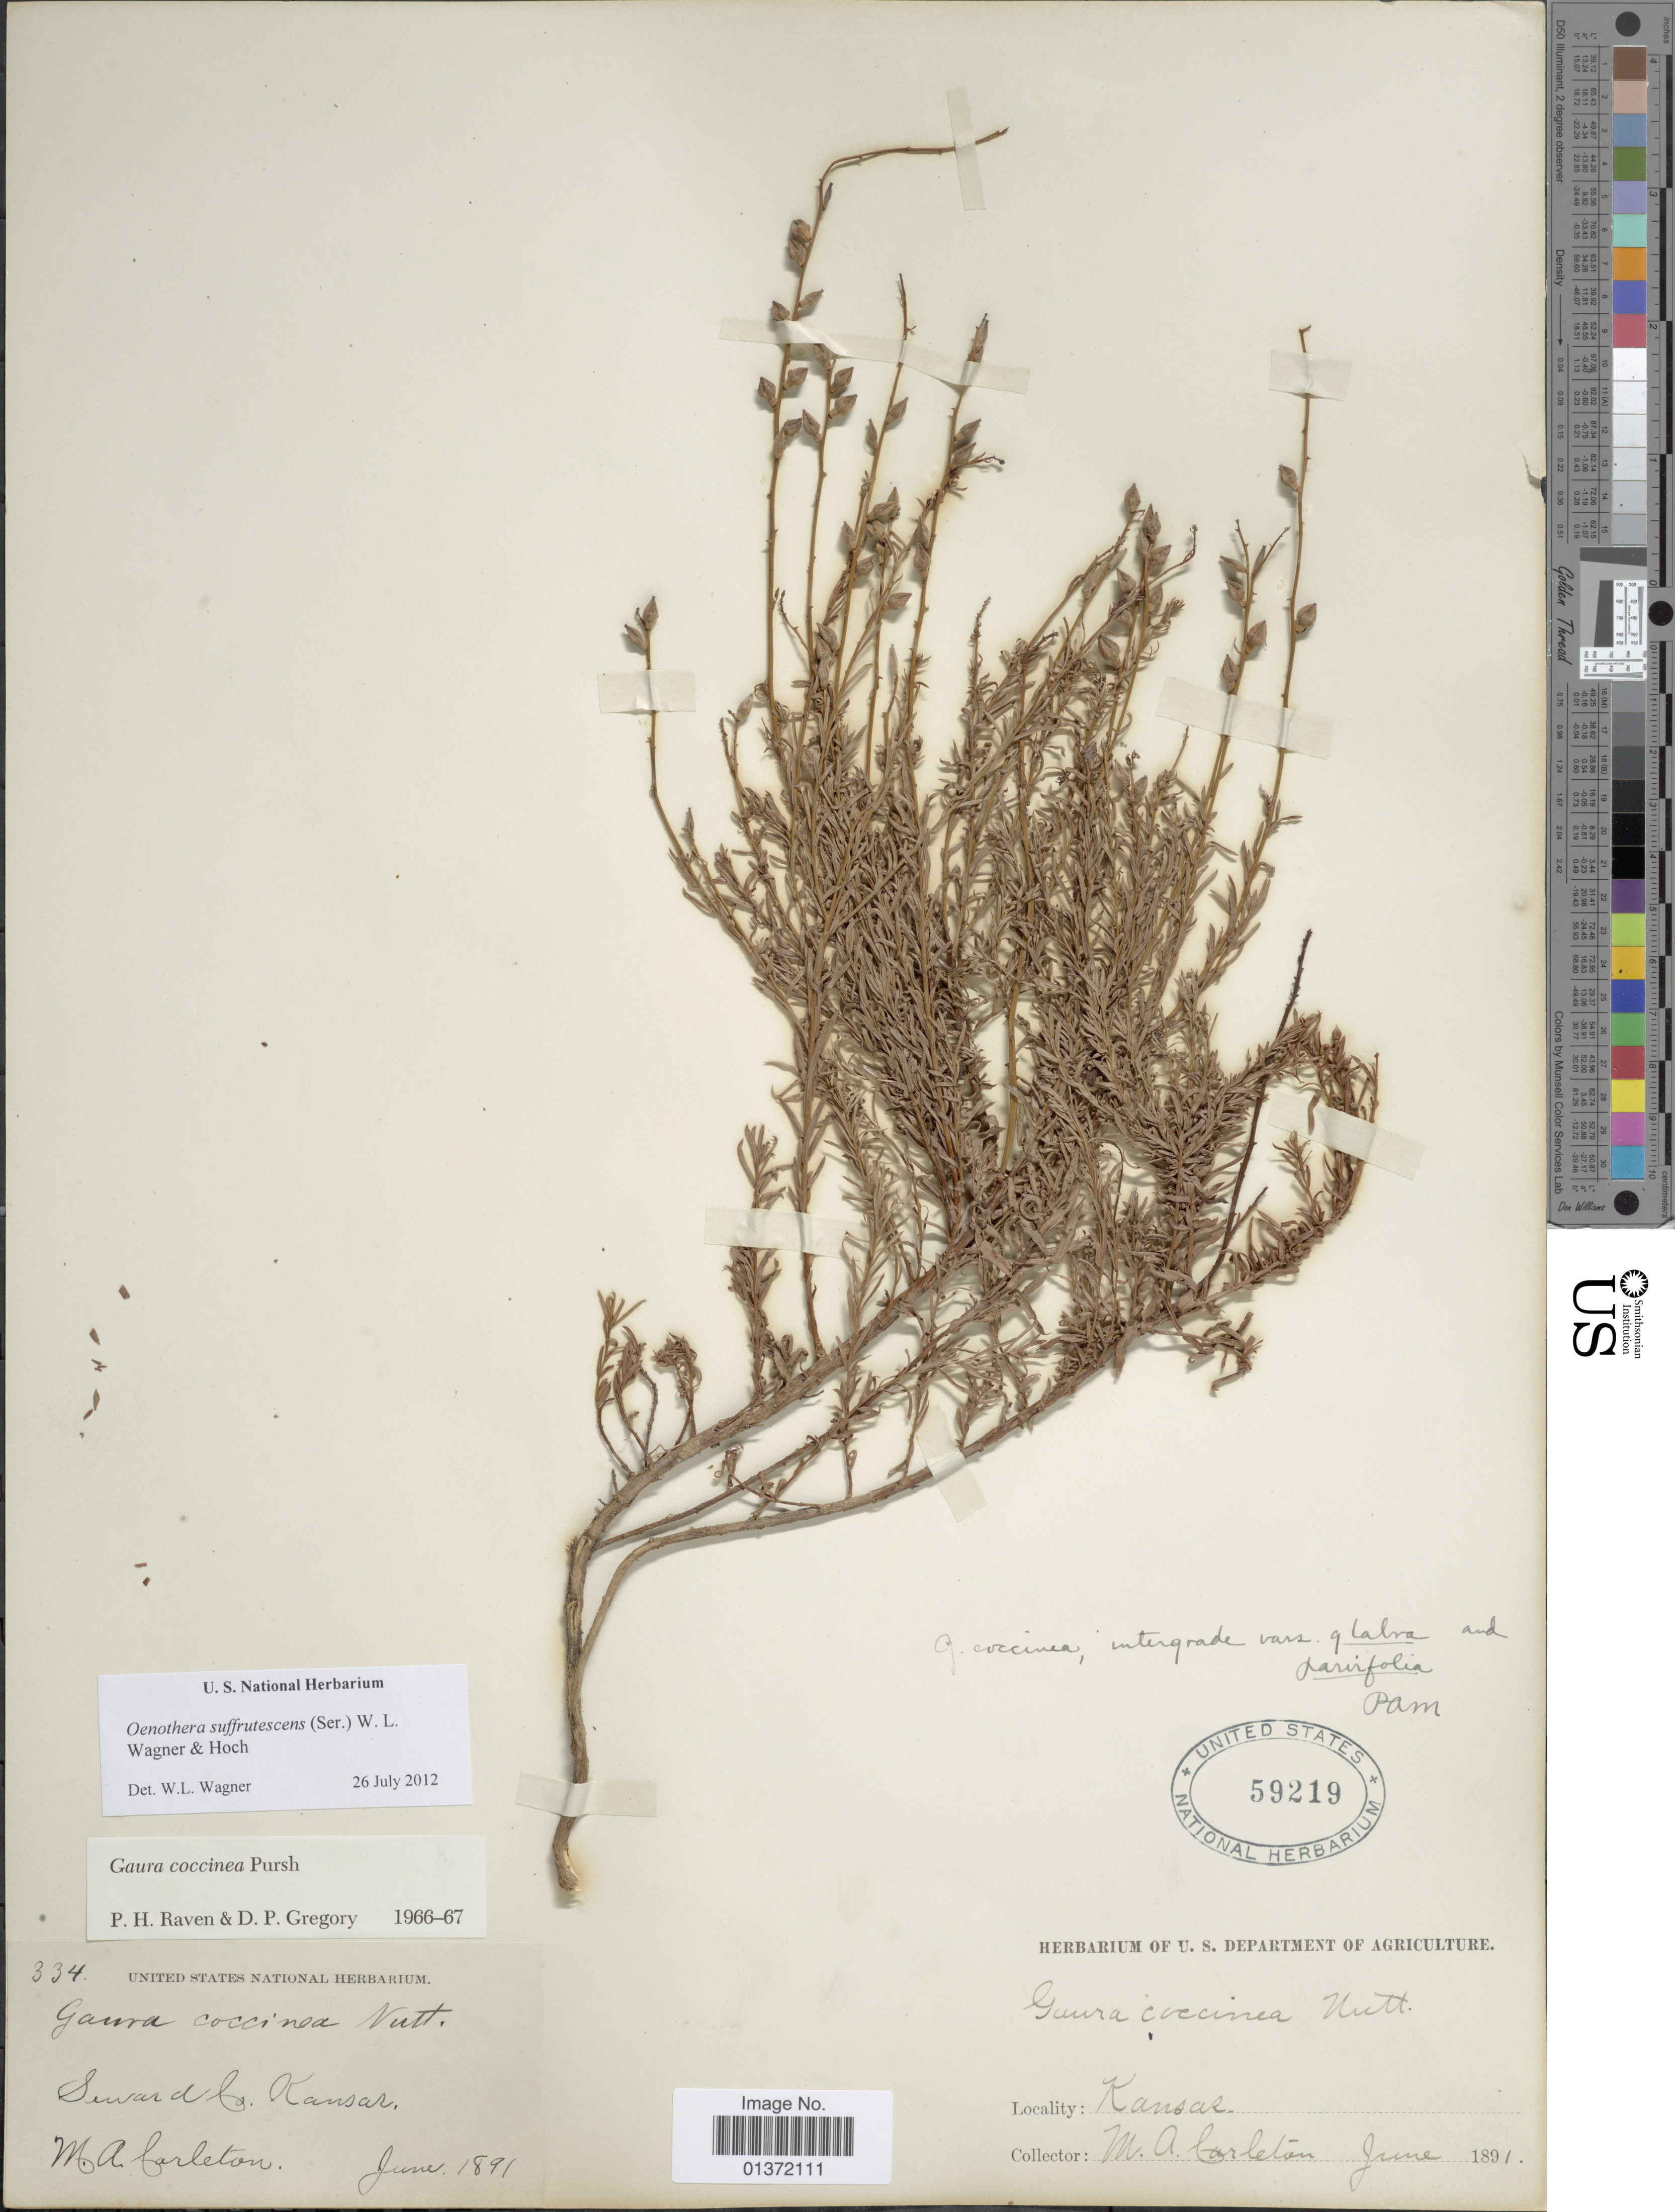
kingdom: Plantae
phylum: Tracheophyta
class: Magnoliopsida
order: Myrtales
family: Onagraceae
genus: Oenothera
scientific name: Oenothera suffrutescens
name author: (Ser.) W.L. Wagner & Hoch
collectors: M. A. Carleton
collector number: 334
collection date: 1891-06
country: United States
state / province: Kansas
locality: Seward Co.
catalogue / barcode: US 59219